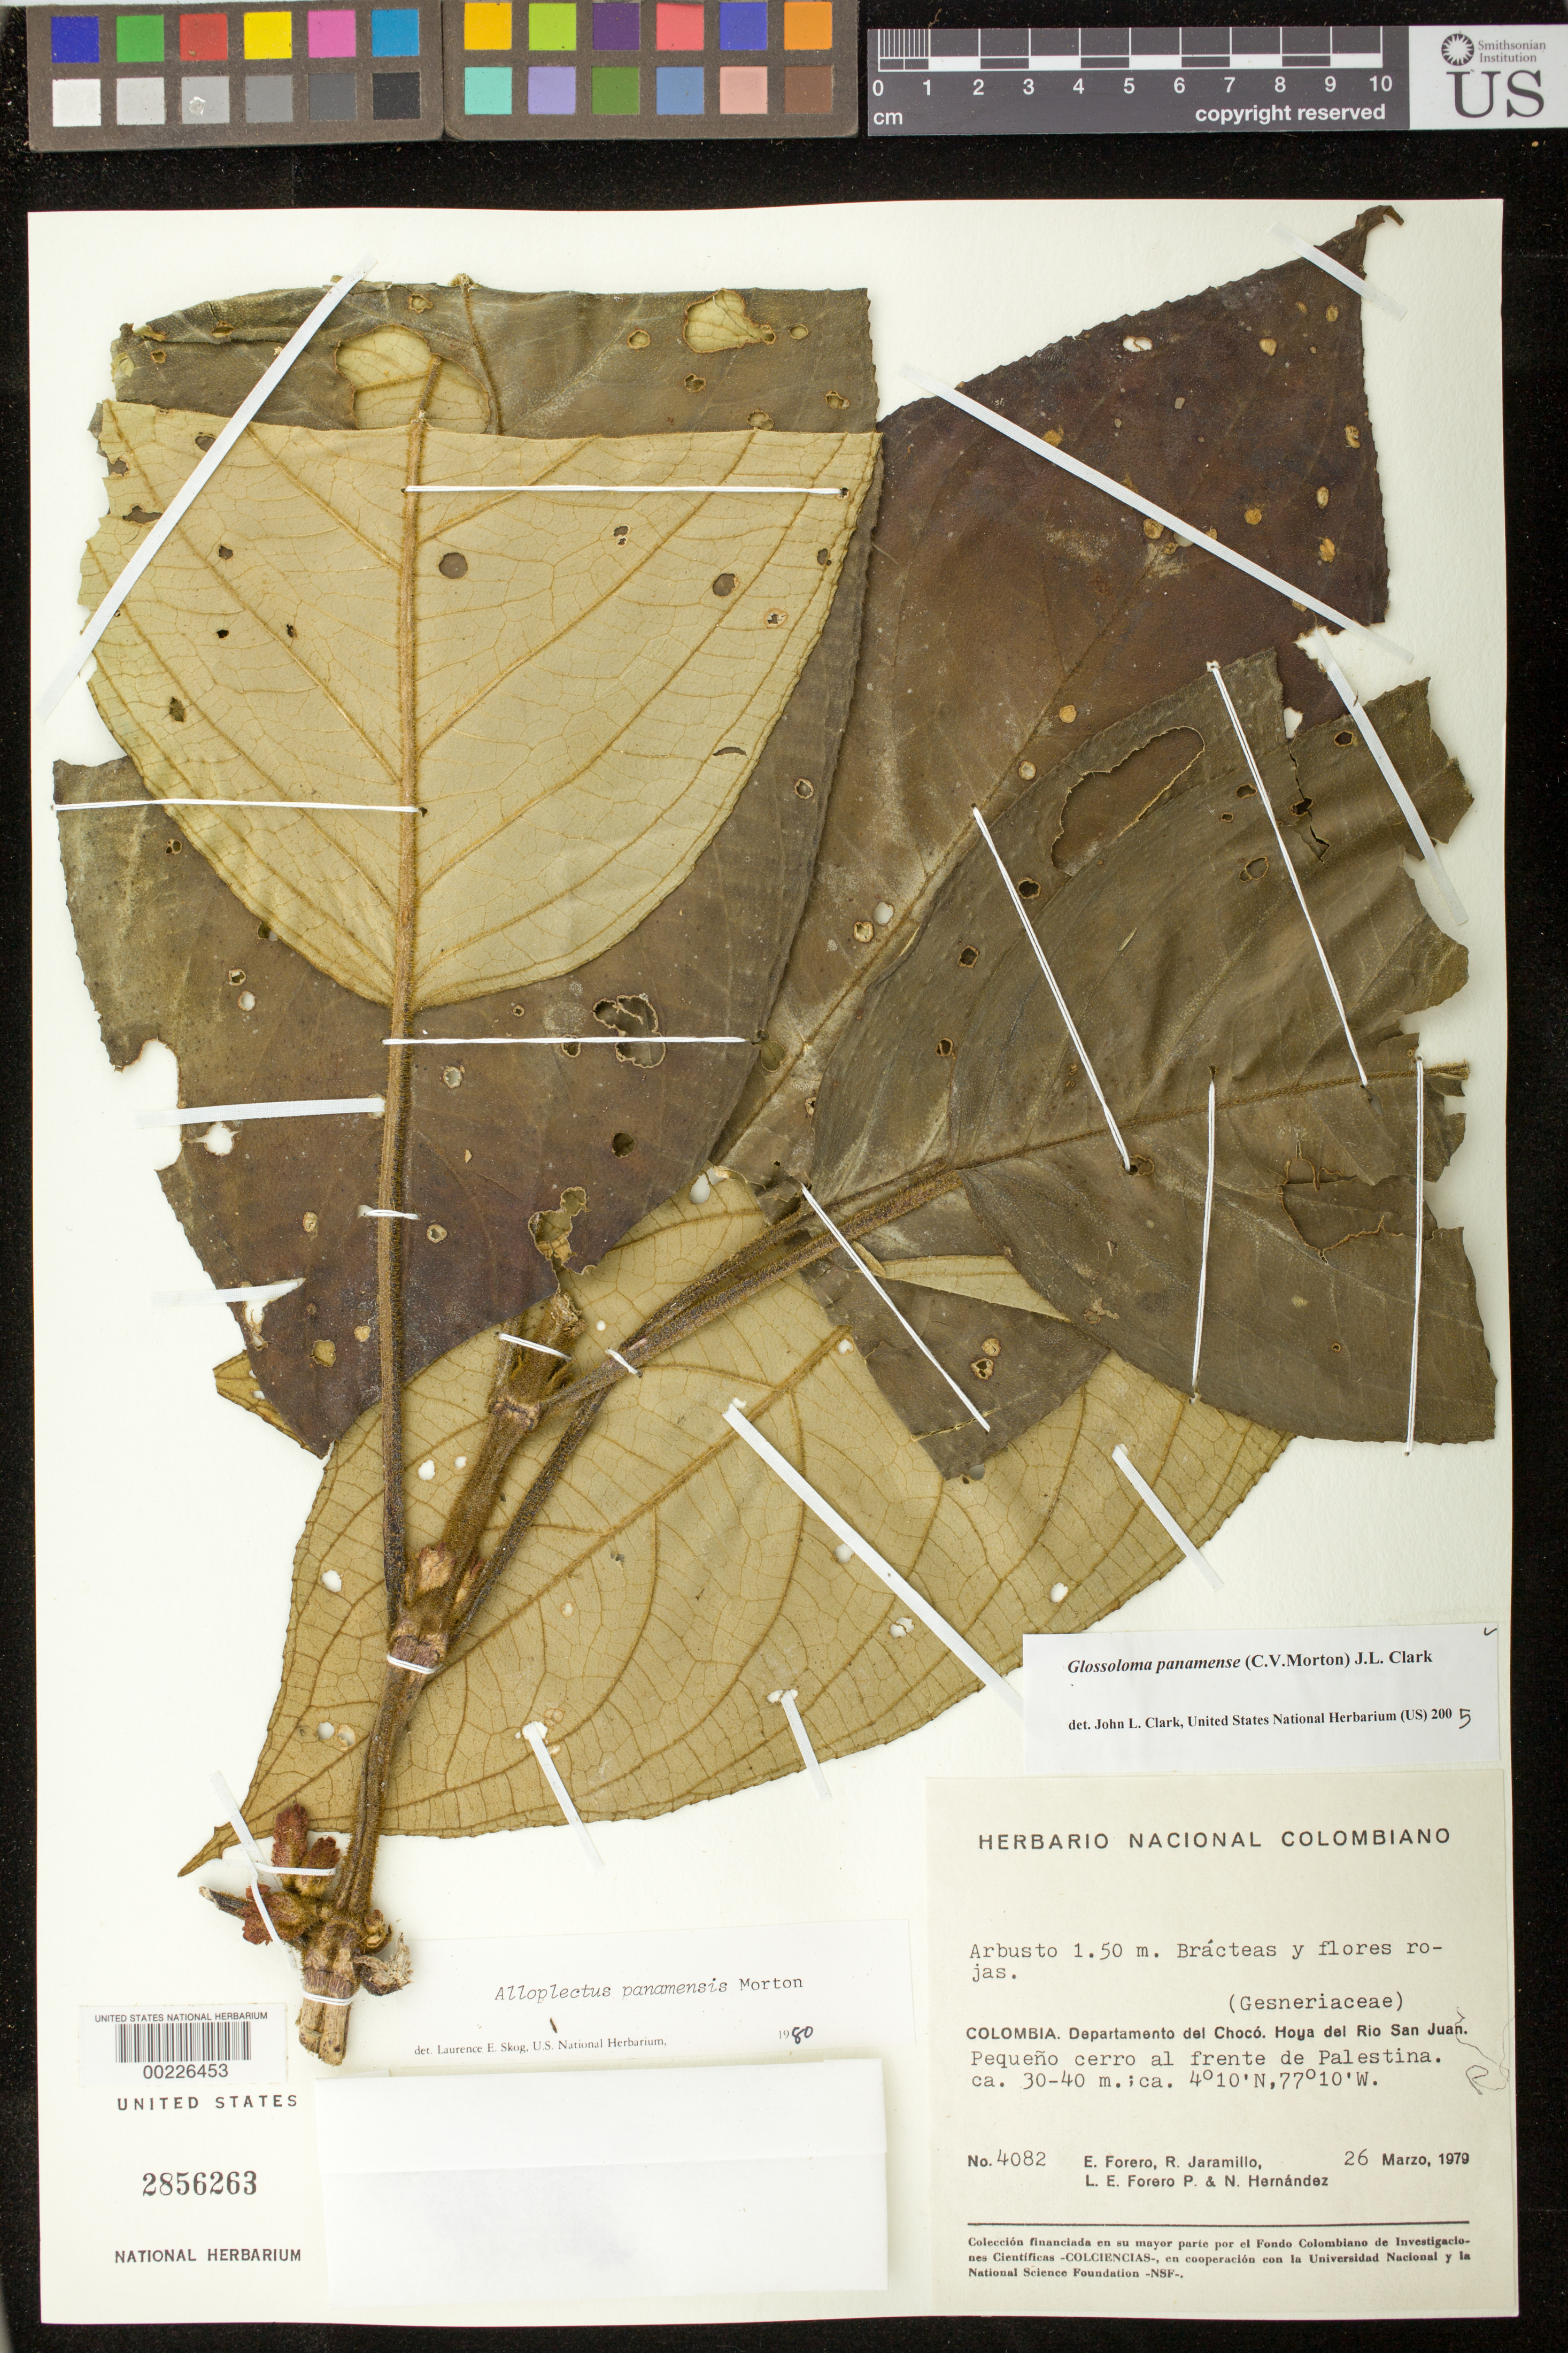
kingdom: Plantae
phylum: Tracheophyta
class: Magnoliopsida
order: Lamiales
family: Gesneriaceae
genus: Glossoloma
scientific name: Glossoloma panamense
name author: (C.V. Morton) J.L. Clark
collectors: E. Forero, R. Jaramillo M., L. E. Forero & N. Hernandez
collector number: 4082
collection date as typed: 26 Mar 1979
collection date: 1979-03-26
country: Colombia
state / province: Chocó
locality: Valley of Rio San Juan, small hill opposite Palestina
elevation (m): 30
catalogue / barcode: US 2856263